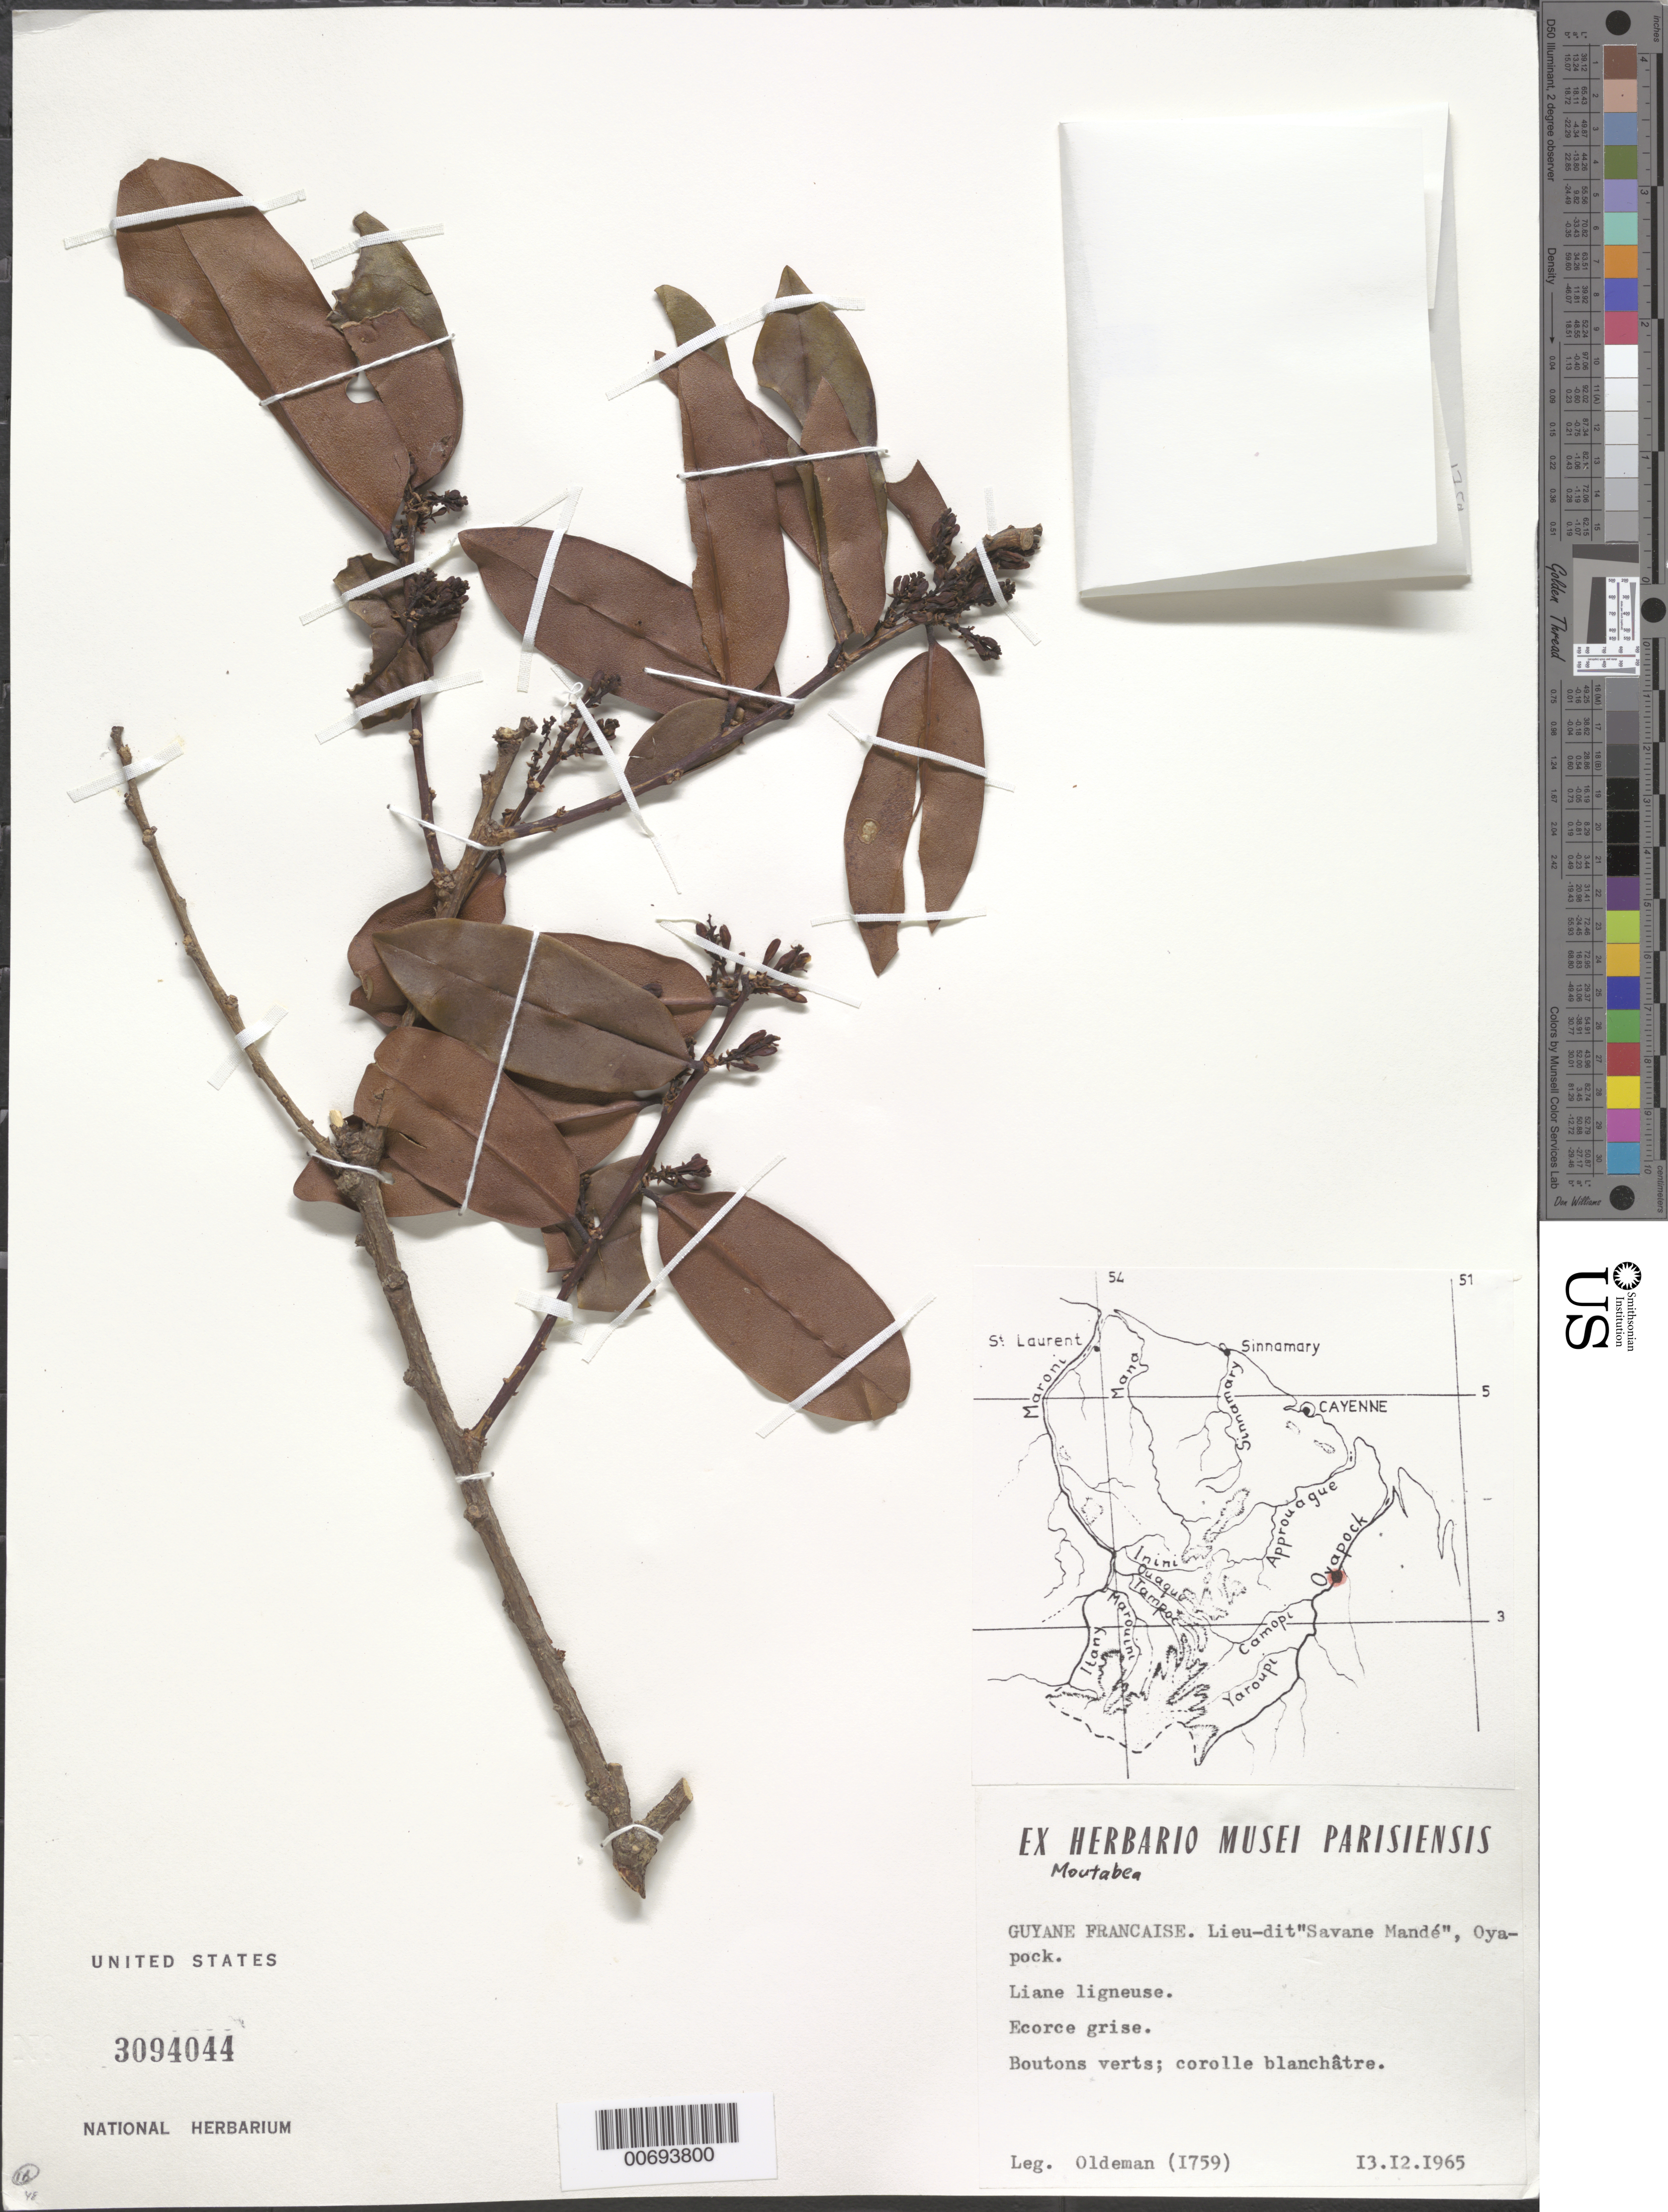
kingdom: Plantae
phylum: Tracheophyta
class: Magnoliopsida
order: Fabales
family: Polygalaceae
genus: Moutabea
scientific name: Moutabea sp.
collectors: -- Oldeman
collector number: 1759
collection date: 1965-12-13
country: French Guiana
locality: Guyane Francaise. Lie-dit 'Savane Mandé', Oyapock.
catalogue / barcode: US 3094044